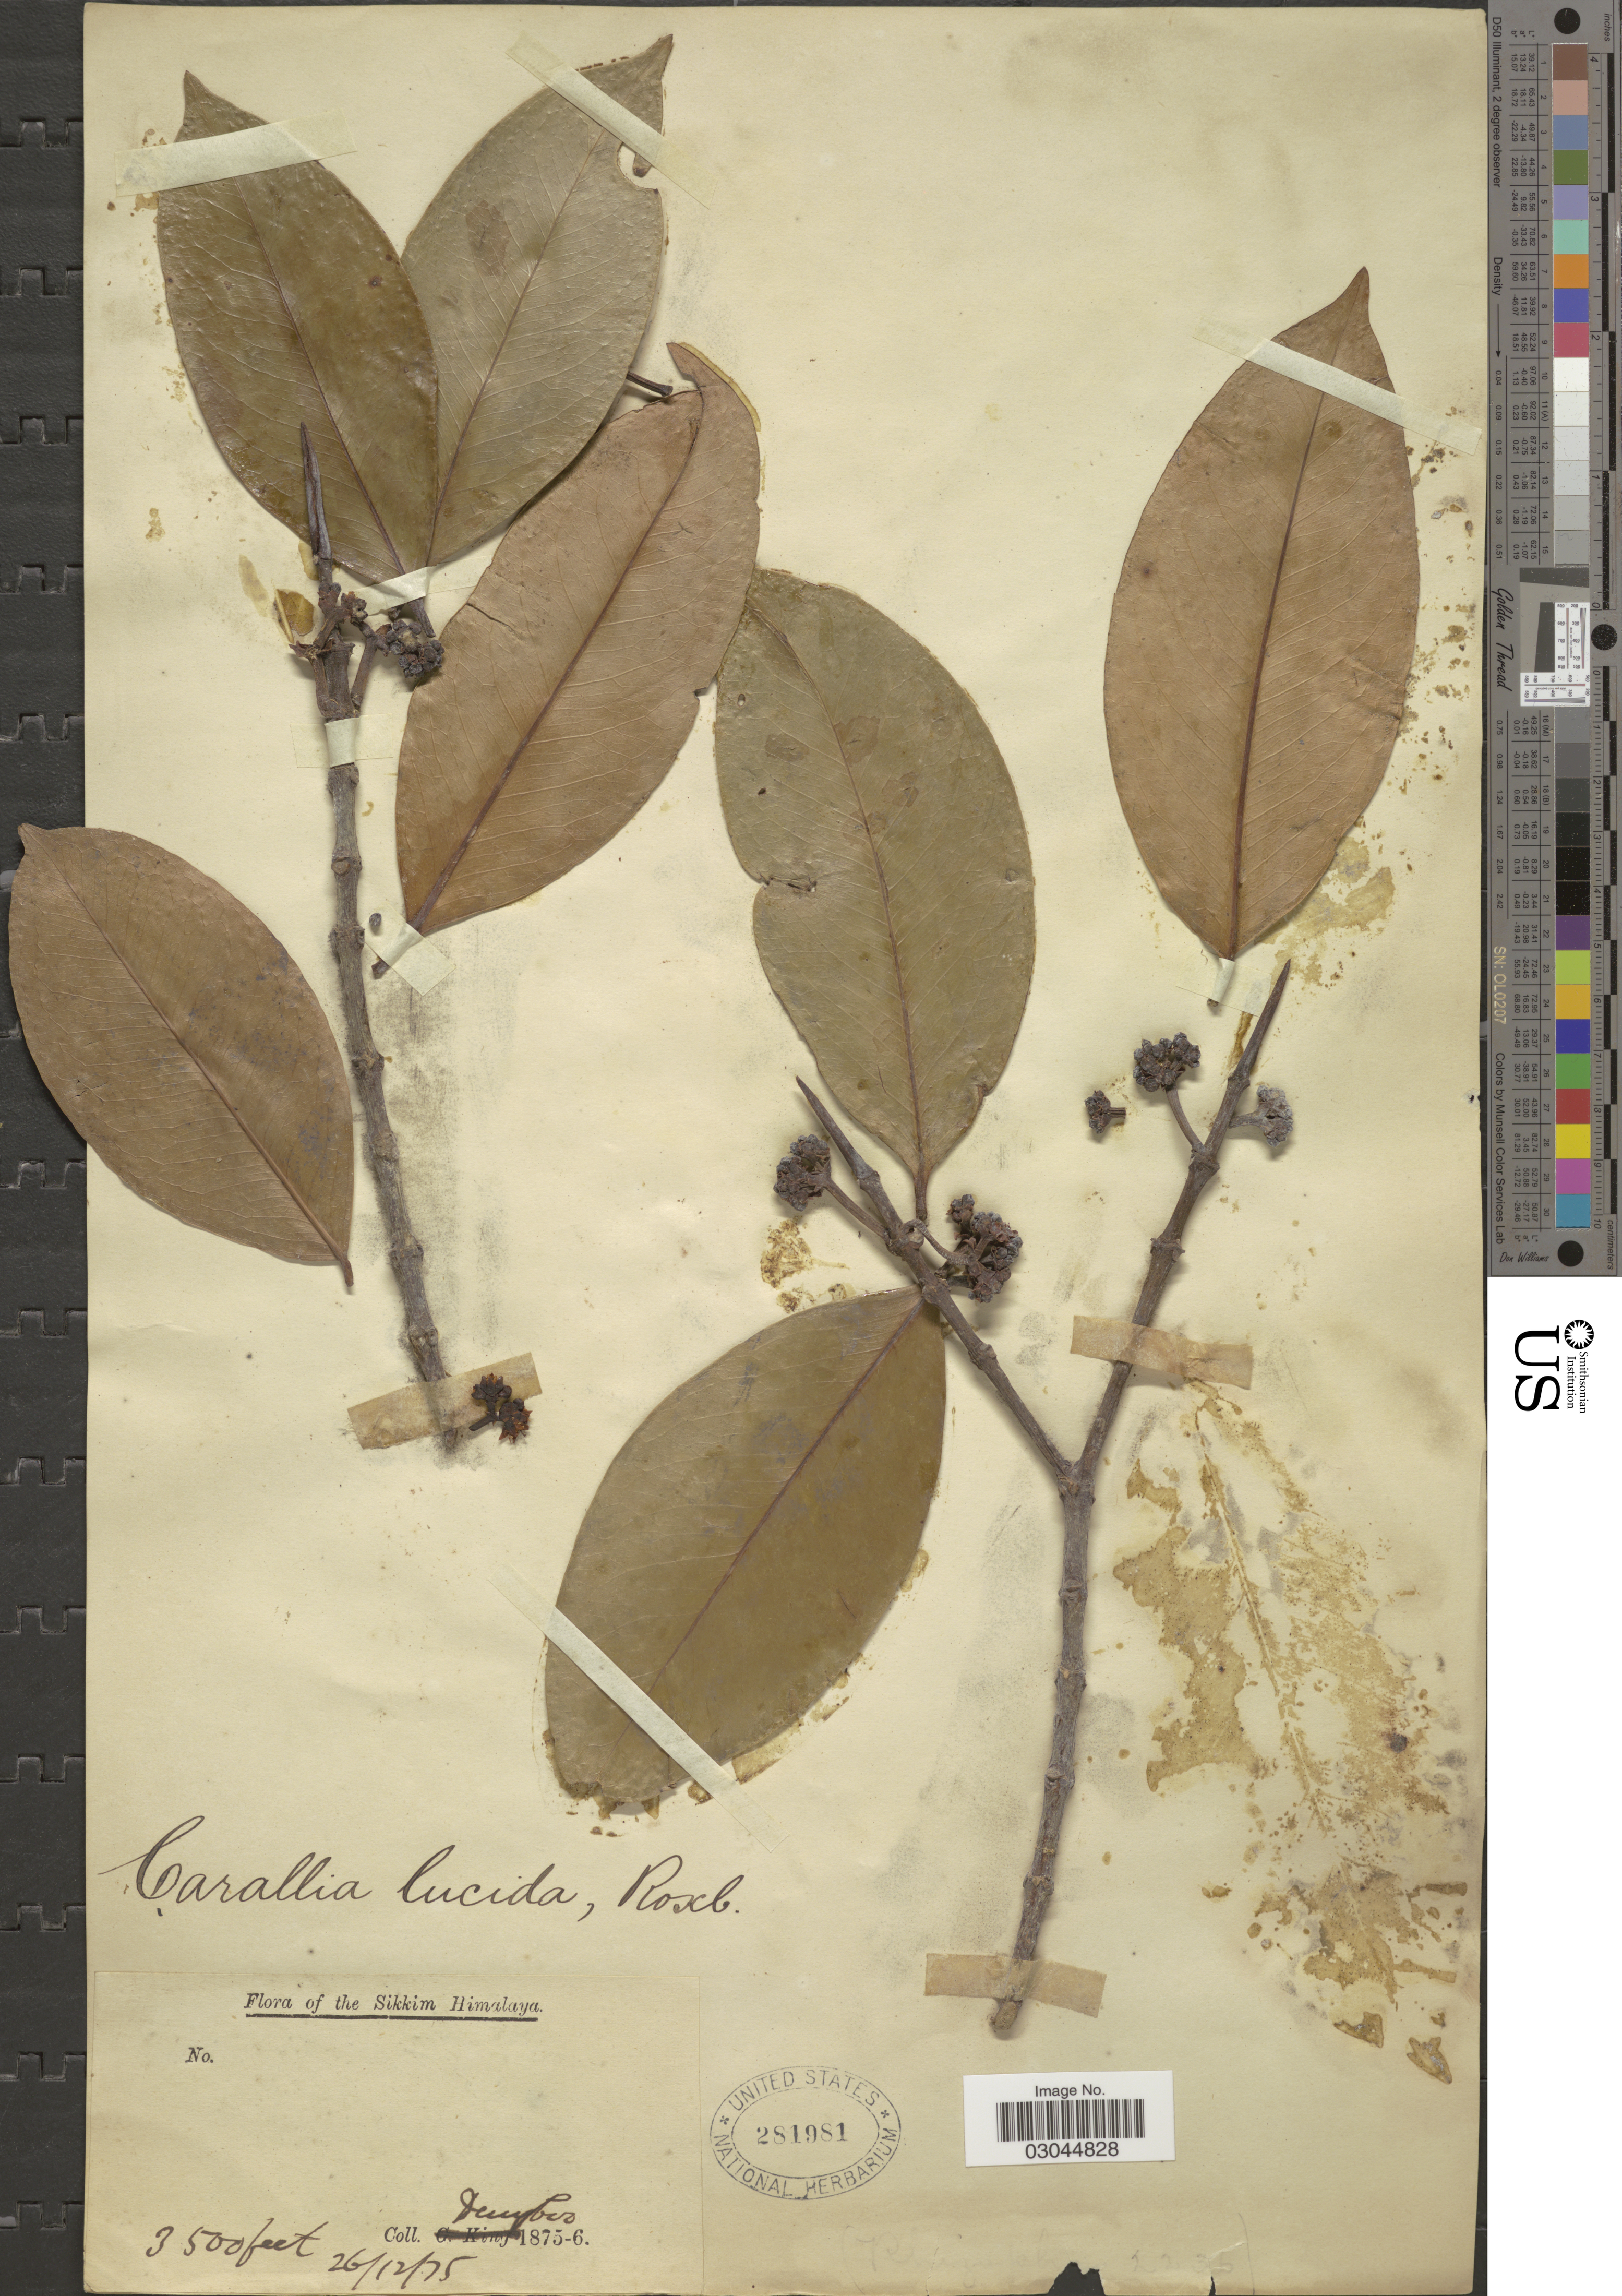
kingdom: Plantae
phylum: Tracheophyta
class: Magnoliopsida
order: Malpighiales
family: Rhizophoraceae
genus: Carallia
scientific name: Carallia lucida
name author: Roxb.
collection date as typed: Transcribed d/m/y: 26/12/75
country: India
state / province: Sikkim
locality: Sikkim Himalaya.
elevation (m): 1067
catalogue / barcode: US 281981